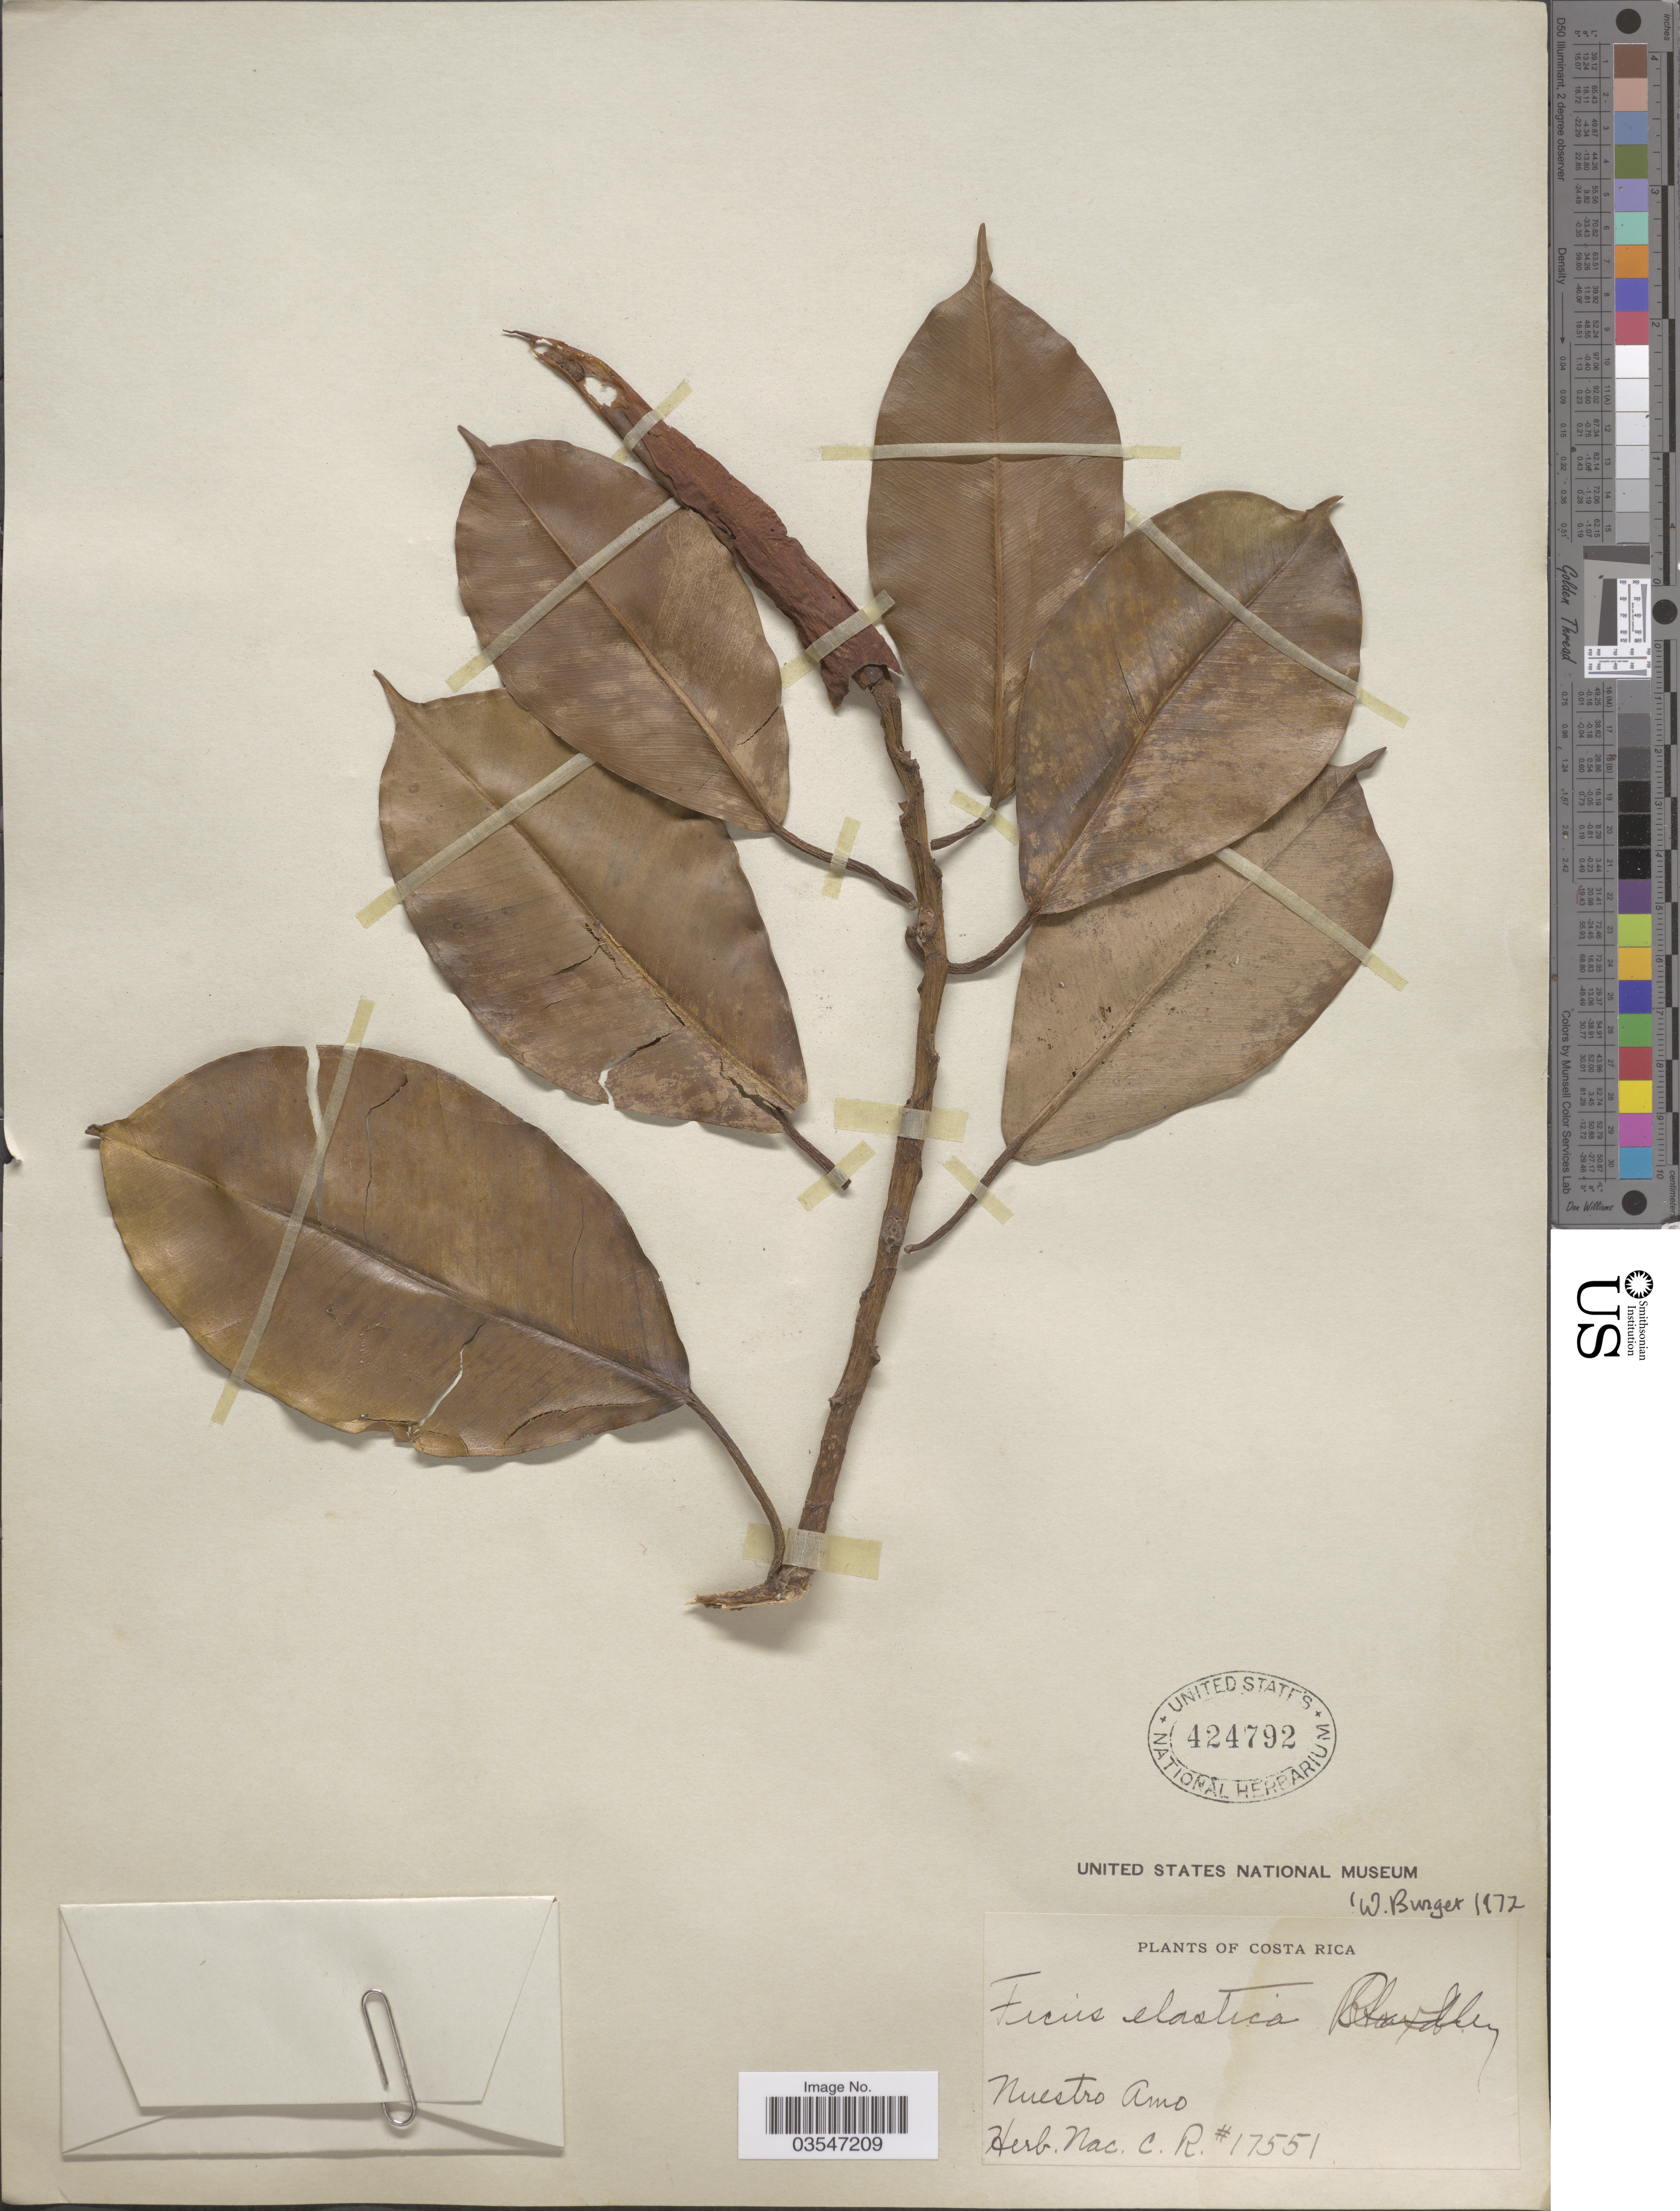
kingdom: Plantae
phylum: Tracheophyta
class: Magnoliopsida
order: Rosales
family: Moraceae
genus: Ficus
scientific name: Ficus elastica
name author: Roxb.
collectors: Museo Nacional de Costa Rica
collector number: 17551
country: Costa Rica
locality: Nuestro Amo.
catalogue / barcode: US 424792